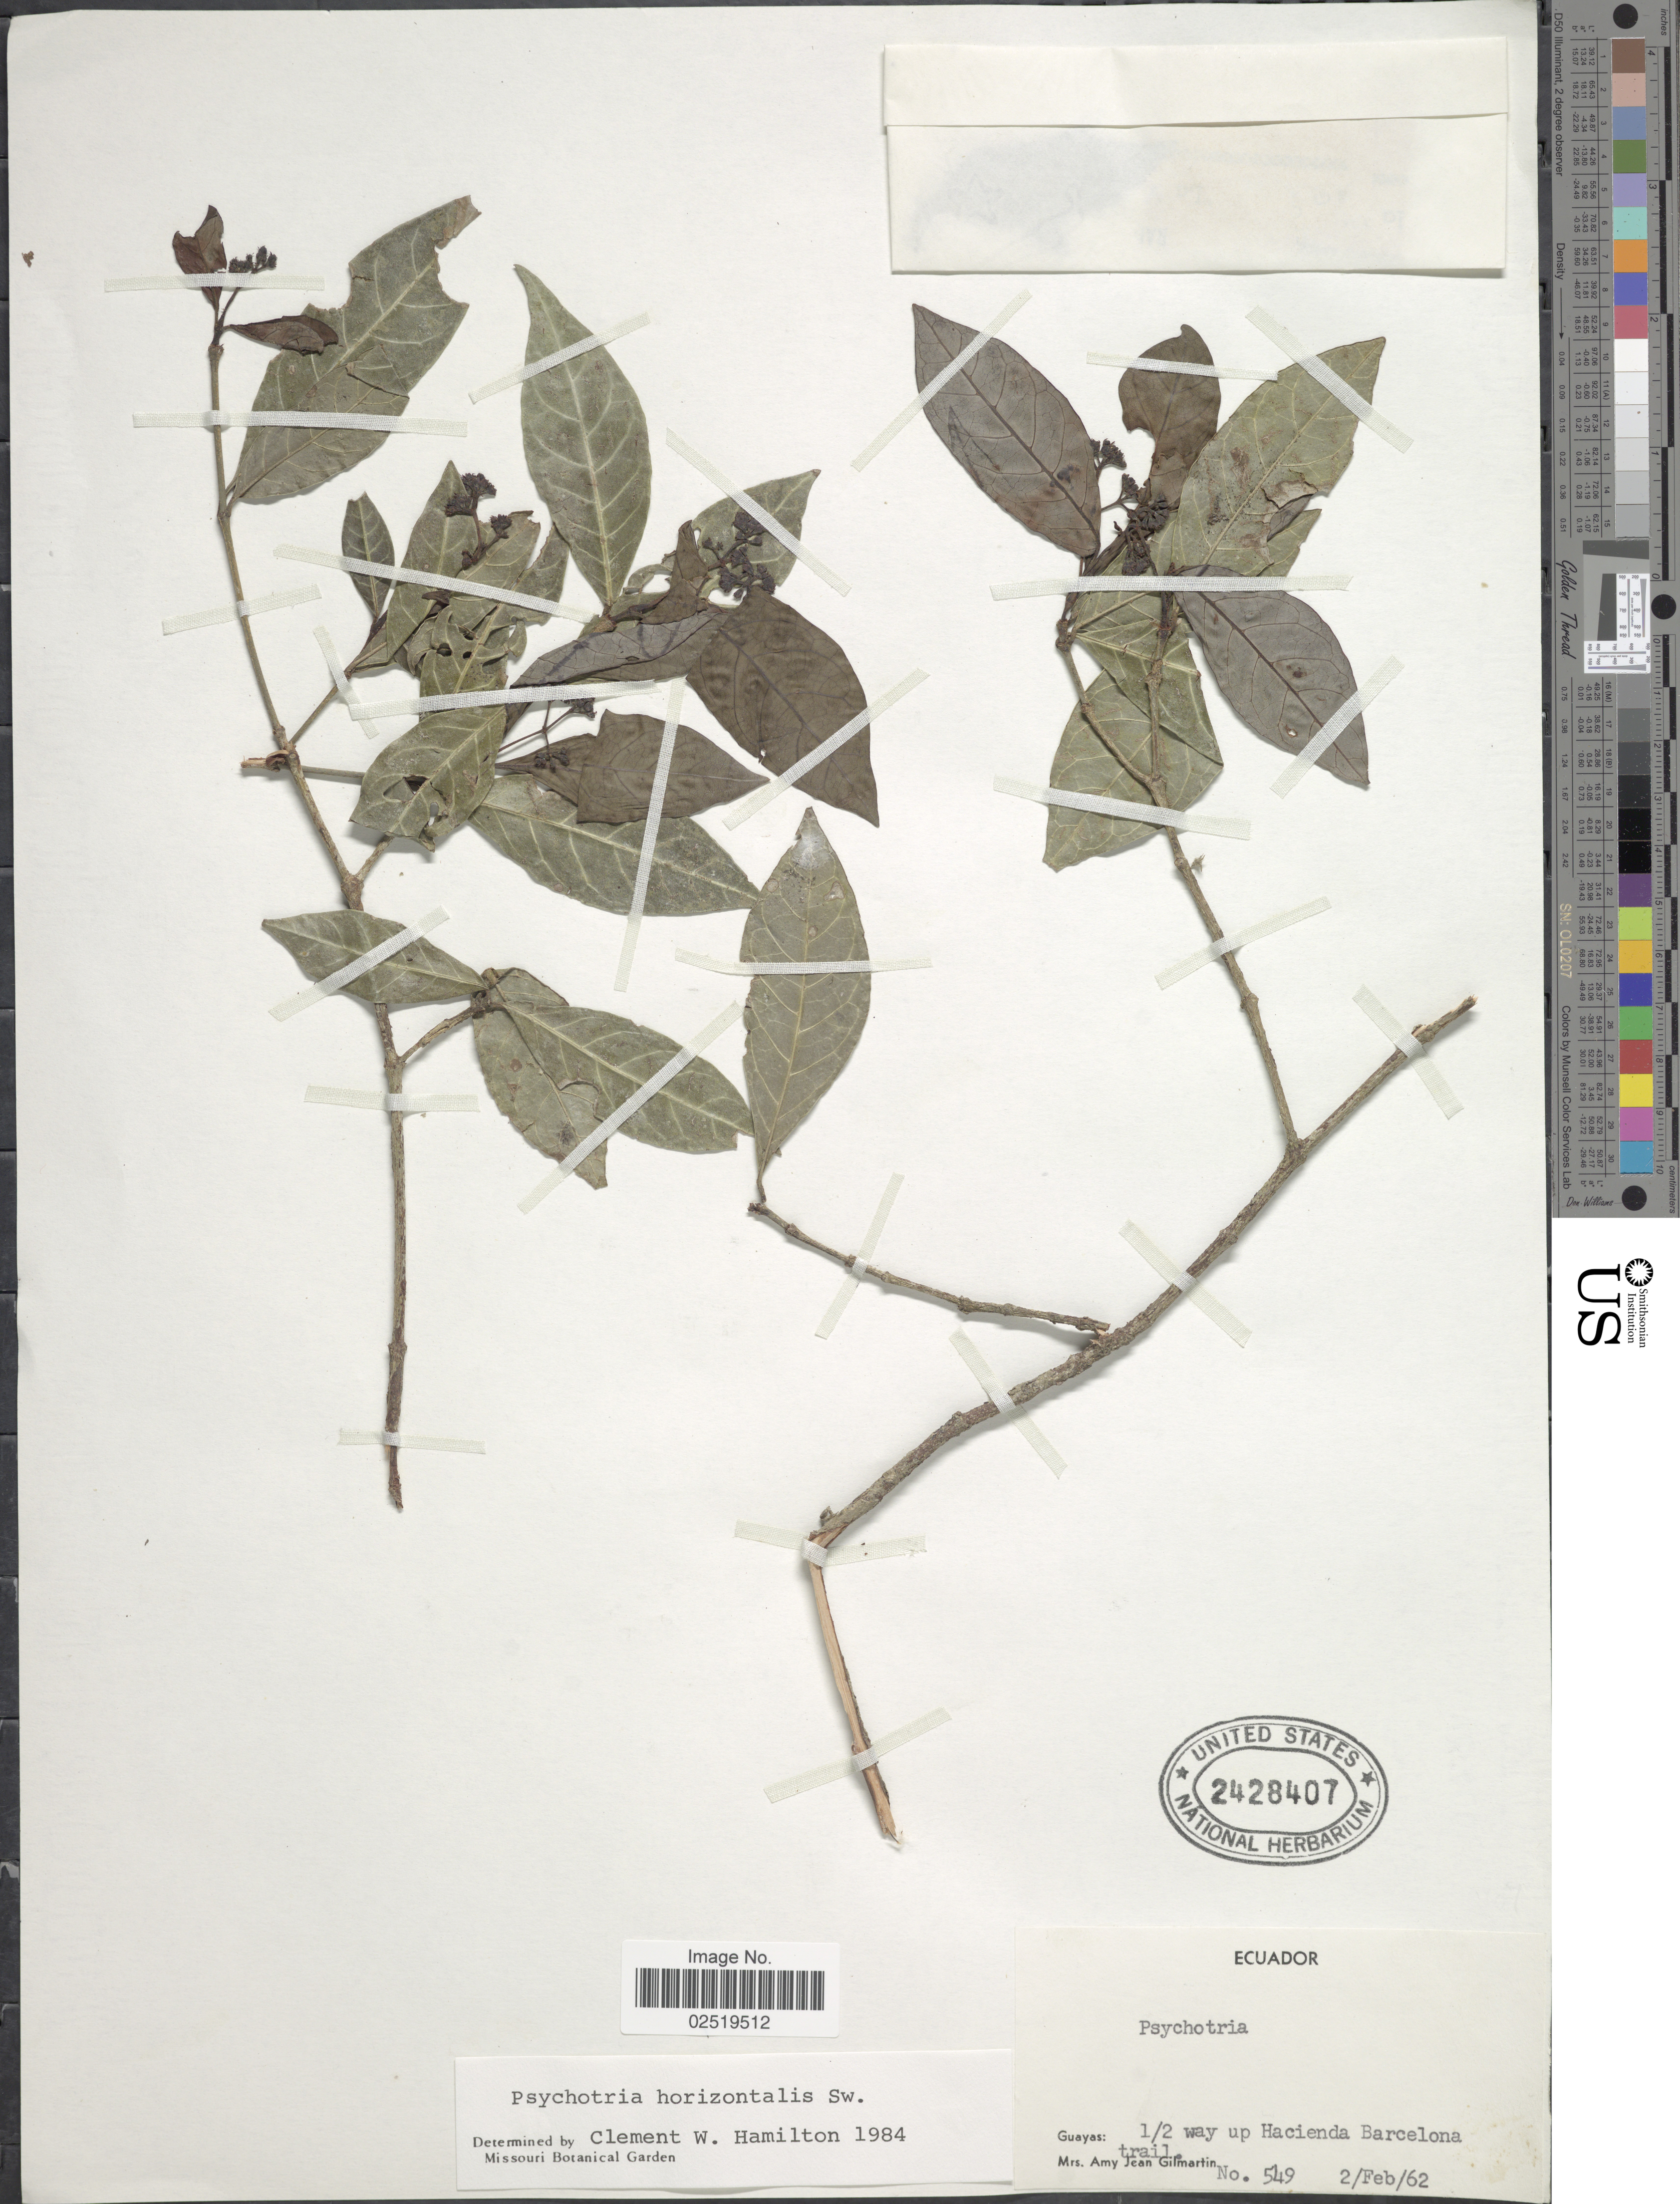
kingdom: Plantae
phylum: Tracheophyta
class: Magnoliopsida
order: Gentianales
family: Rubiaceae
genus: Psychotria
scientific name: Psychotria horizontalis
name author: Sw.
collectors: A. J. Gilmartin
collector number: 549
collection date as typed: Transcribed d/m/y: 2/2/62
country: Ecuador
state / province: Guayas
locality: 1/2 way up Hacienda Barcelona trail.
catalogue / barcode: US 2428407